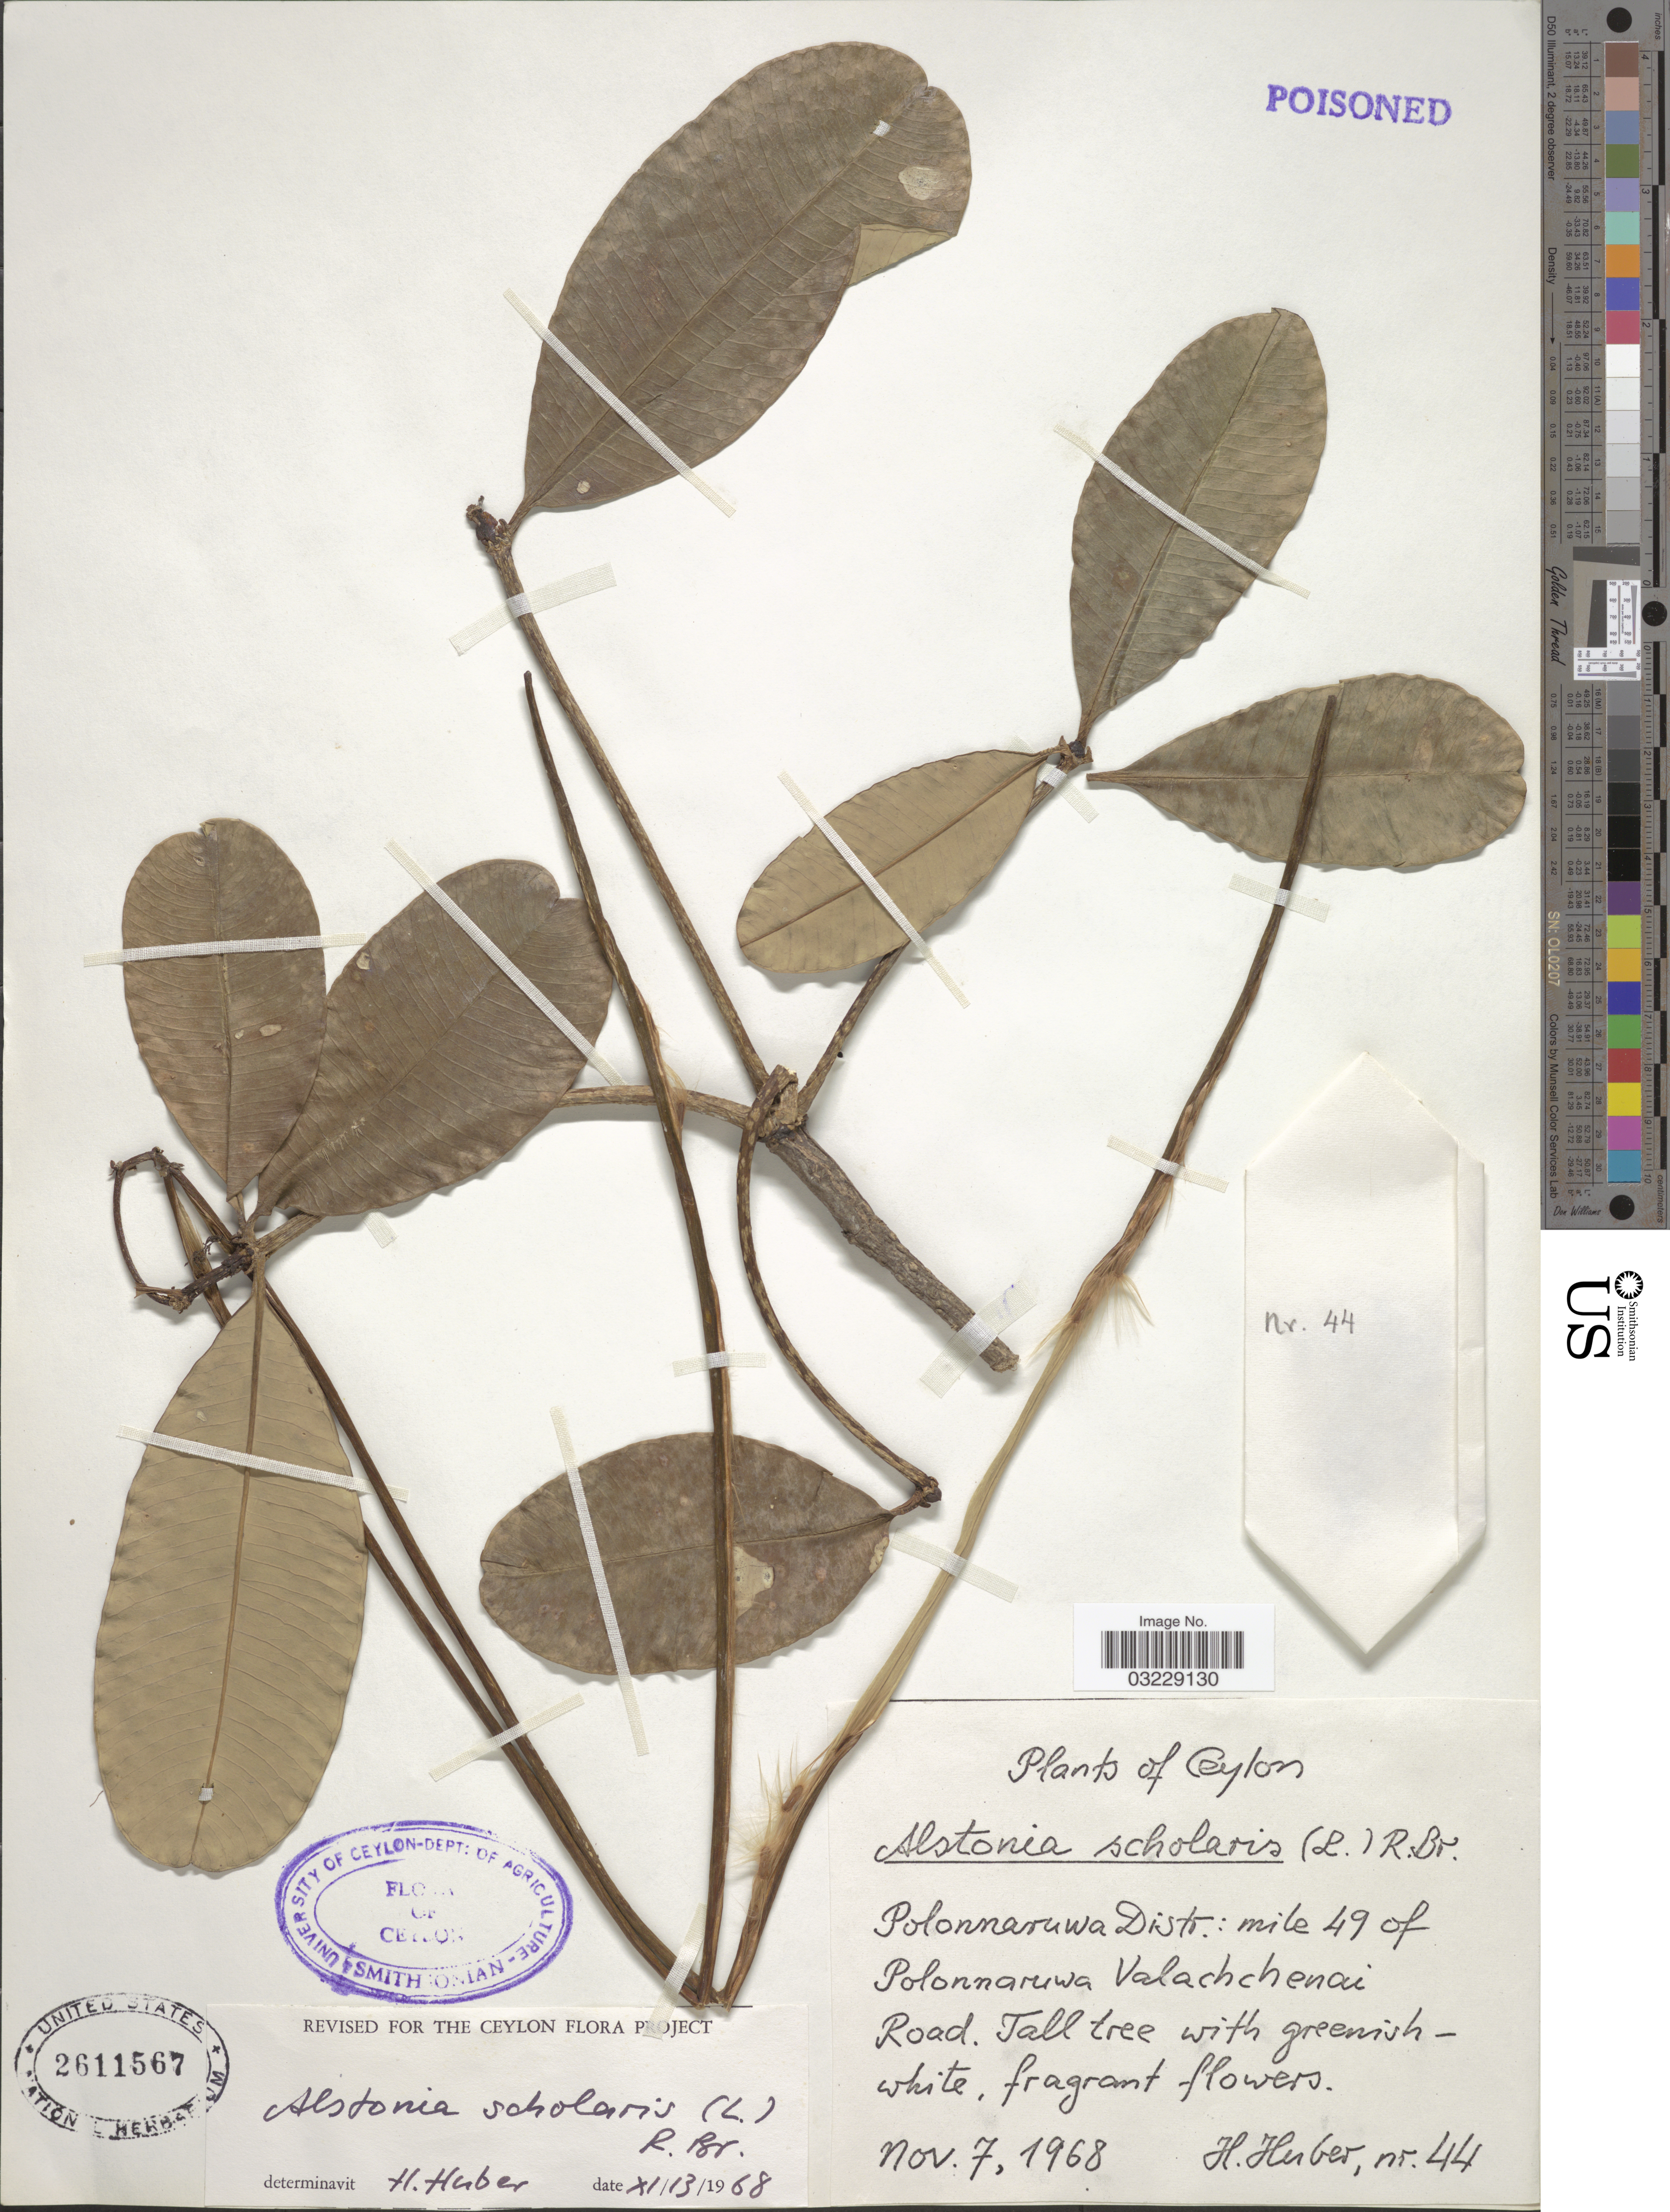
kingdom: Plantae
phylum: Tracheophyta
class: Magnoliopsida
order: Gentianales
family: Apocynaceae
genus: Alstonia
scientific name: Alstonia scholaris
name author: (L.) R. Br.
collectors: H. Huber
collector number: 44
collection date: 1968-11-07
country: Sri Lanka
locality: Ceylon. Polonnaruwa Distr.: mile 49 of Polonnaruwa Valachchenai Road.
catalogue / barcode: US 2611567